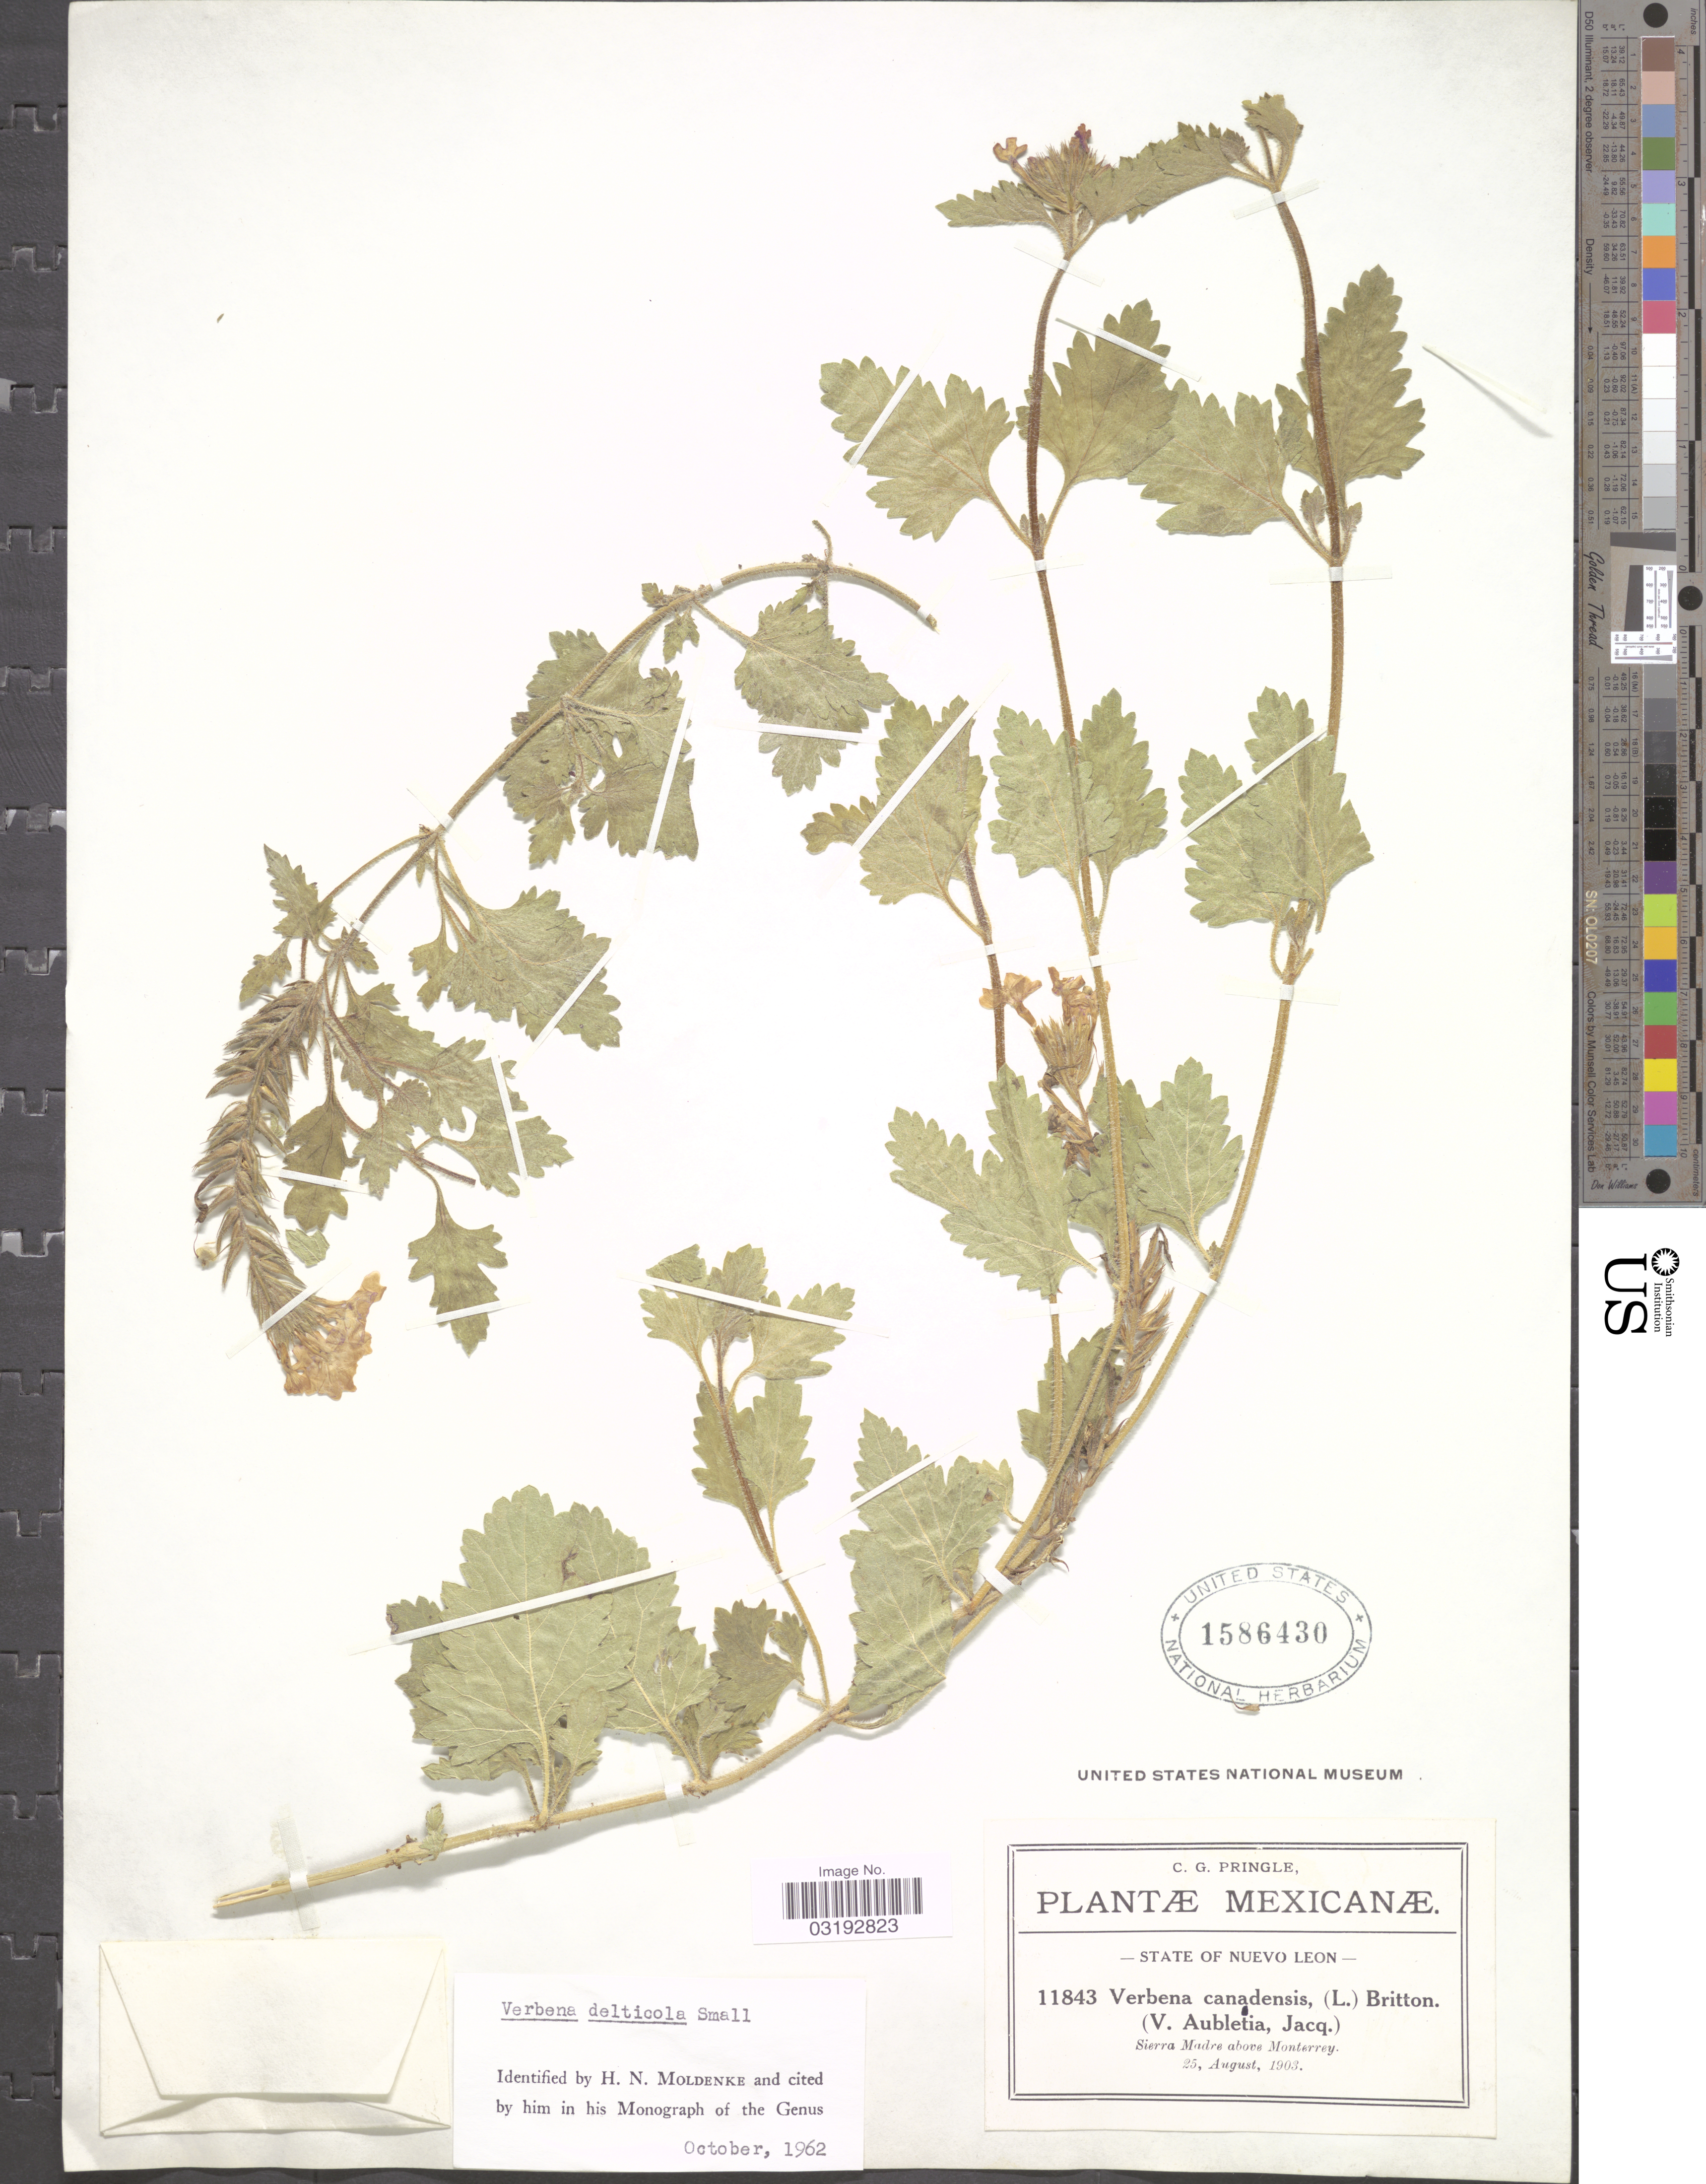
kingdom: Plantae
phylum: Tracheophyta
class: Magnoliopsida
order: Lamiales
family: Verbenaceae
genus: Verbena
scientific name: Verbena delticola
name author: Small ex Perry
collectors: C. G. Pringle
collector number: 11843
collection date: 1903-08-25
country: Mexico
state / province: Nuevo León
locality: Sierra Madre above Monterrey.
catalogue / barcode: US 1586430